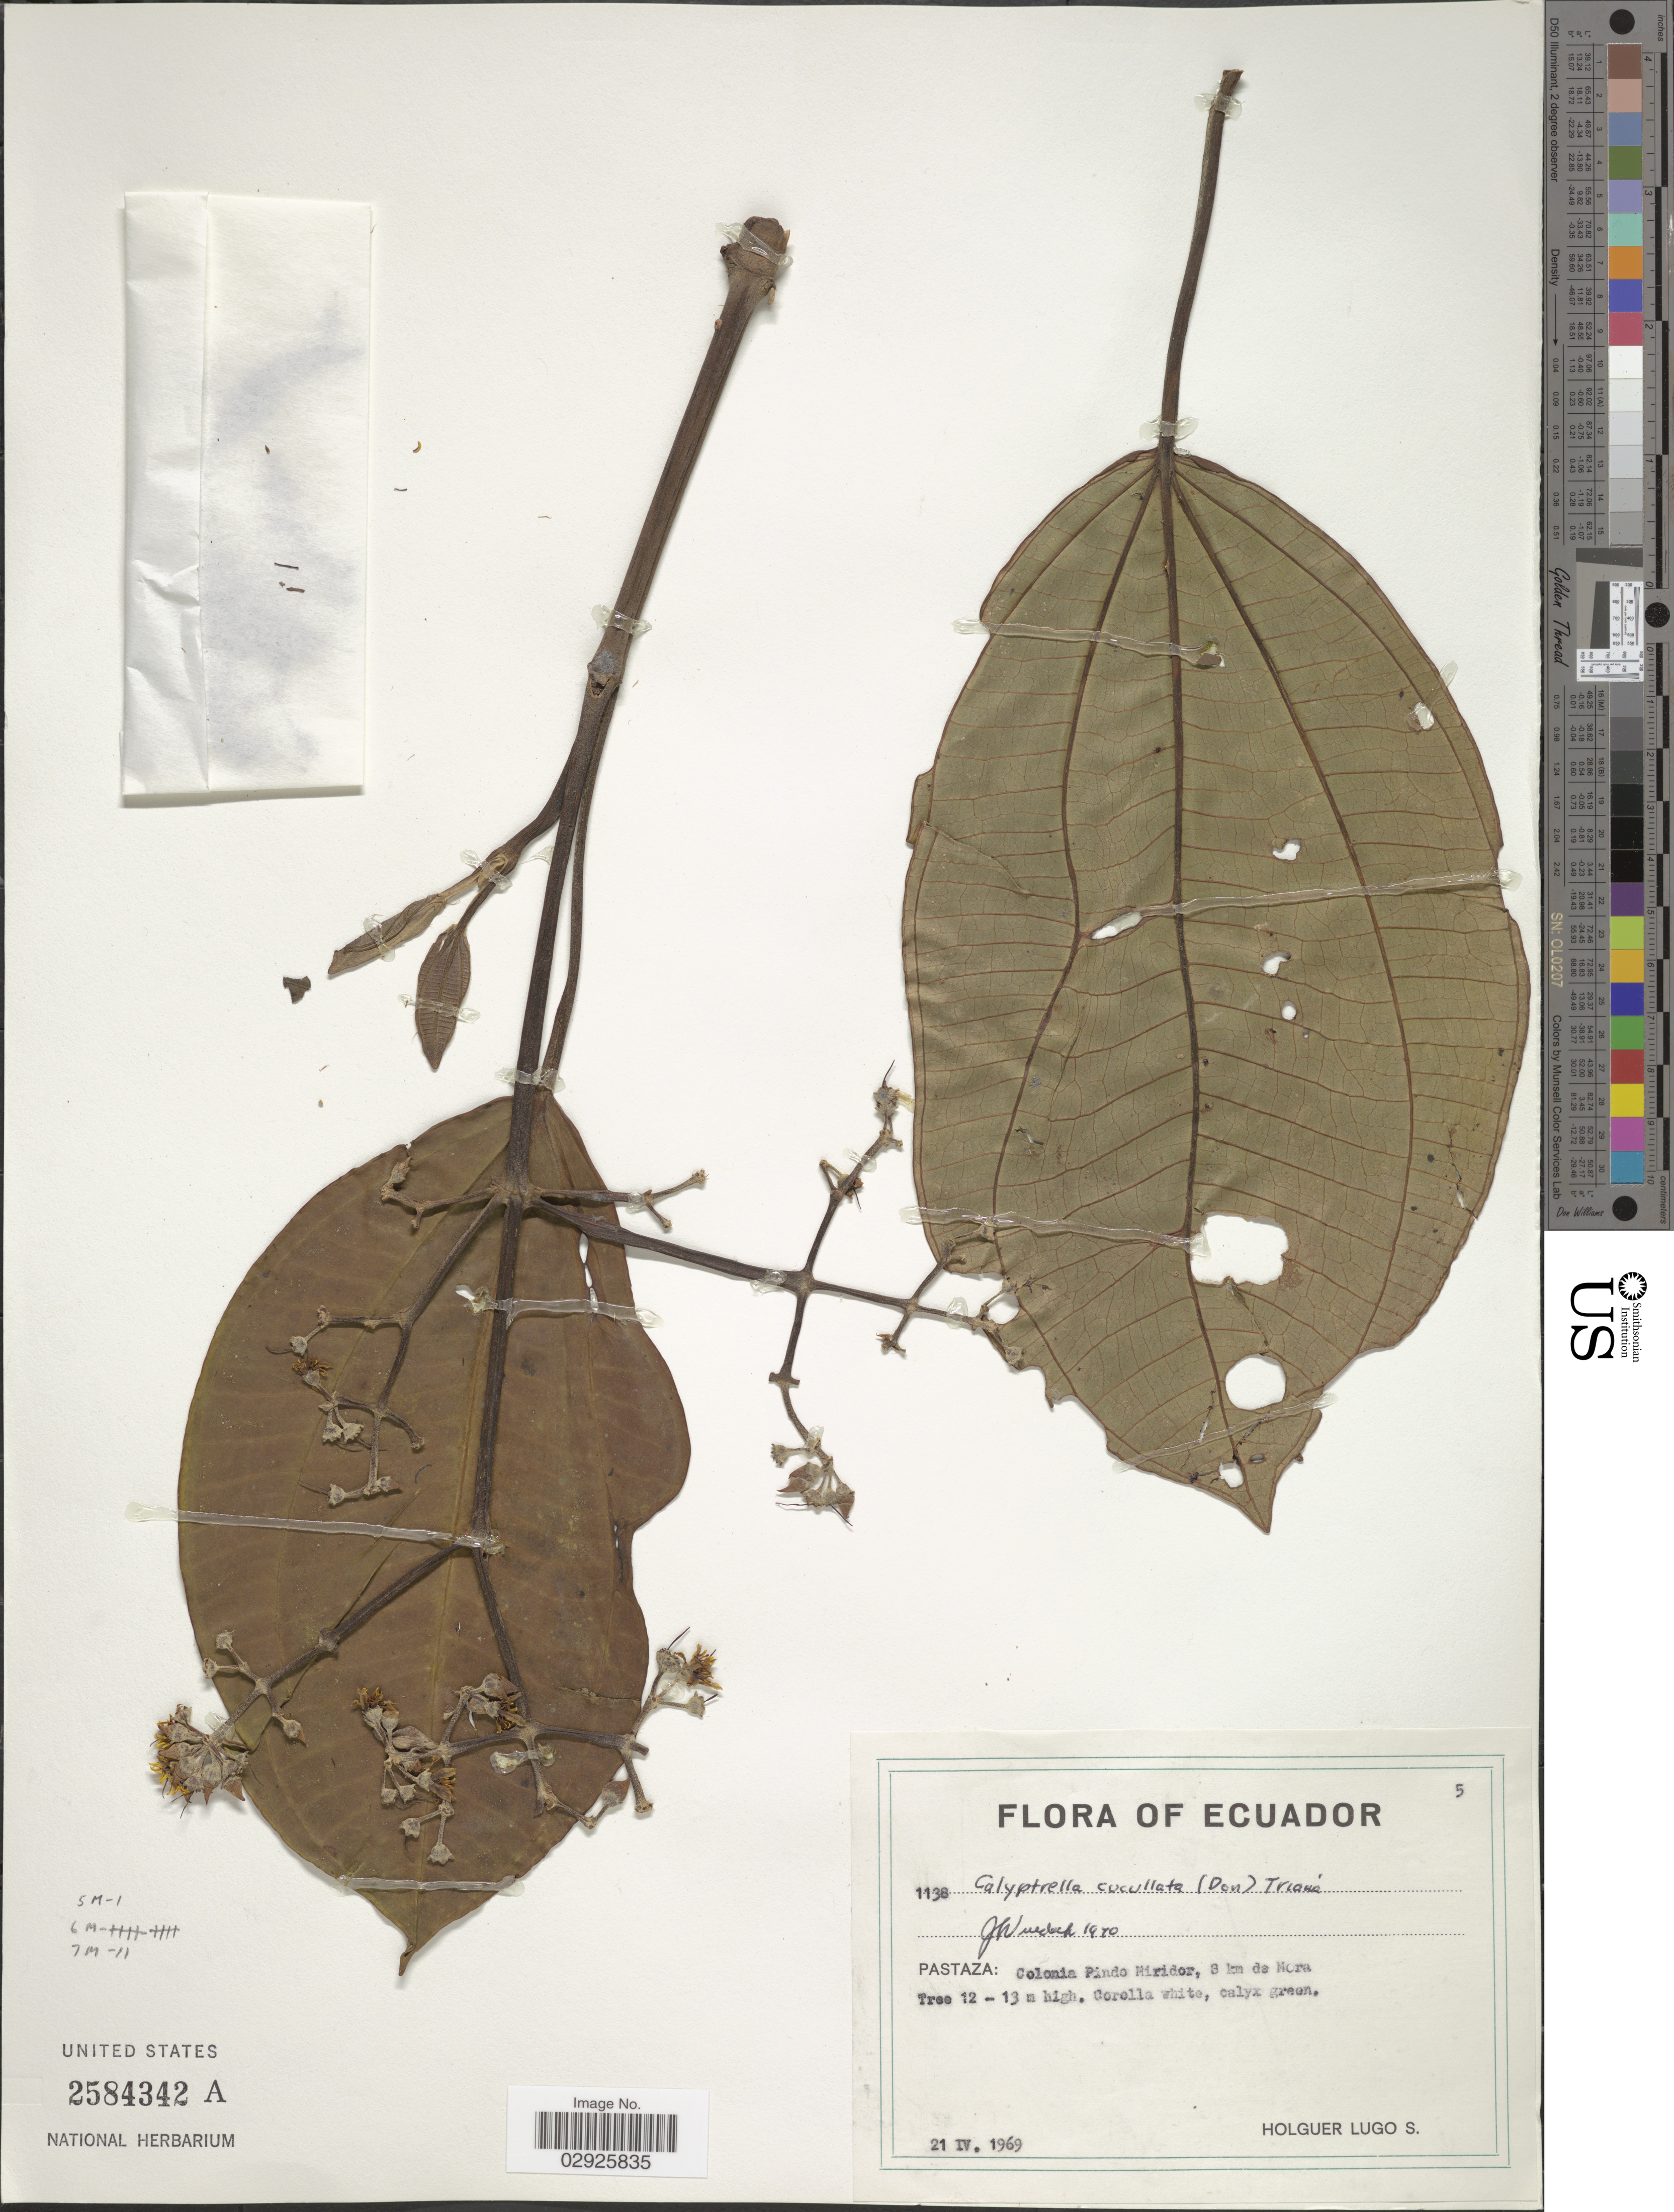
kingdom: Plantae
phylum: Tracheophyta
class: Magnoliopsida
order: Myrtales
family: Melastomataceae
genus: Graffenrieda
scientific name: Graffenrieda cucullata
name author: (Triana) L.O. Williams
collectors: H. Lugo S.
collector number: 1138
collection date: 1969-04-21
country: Ecuador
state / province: Pastaza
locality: Colonia Pindo Miridor, 3 km de Mora.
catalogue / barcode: US 2584342A